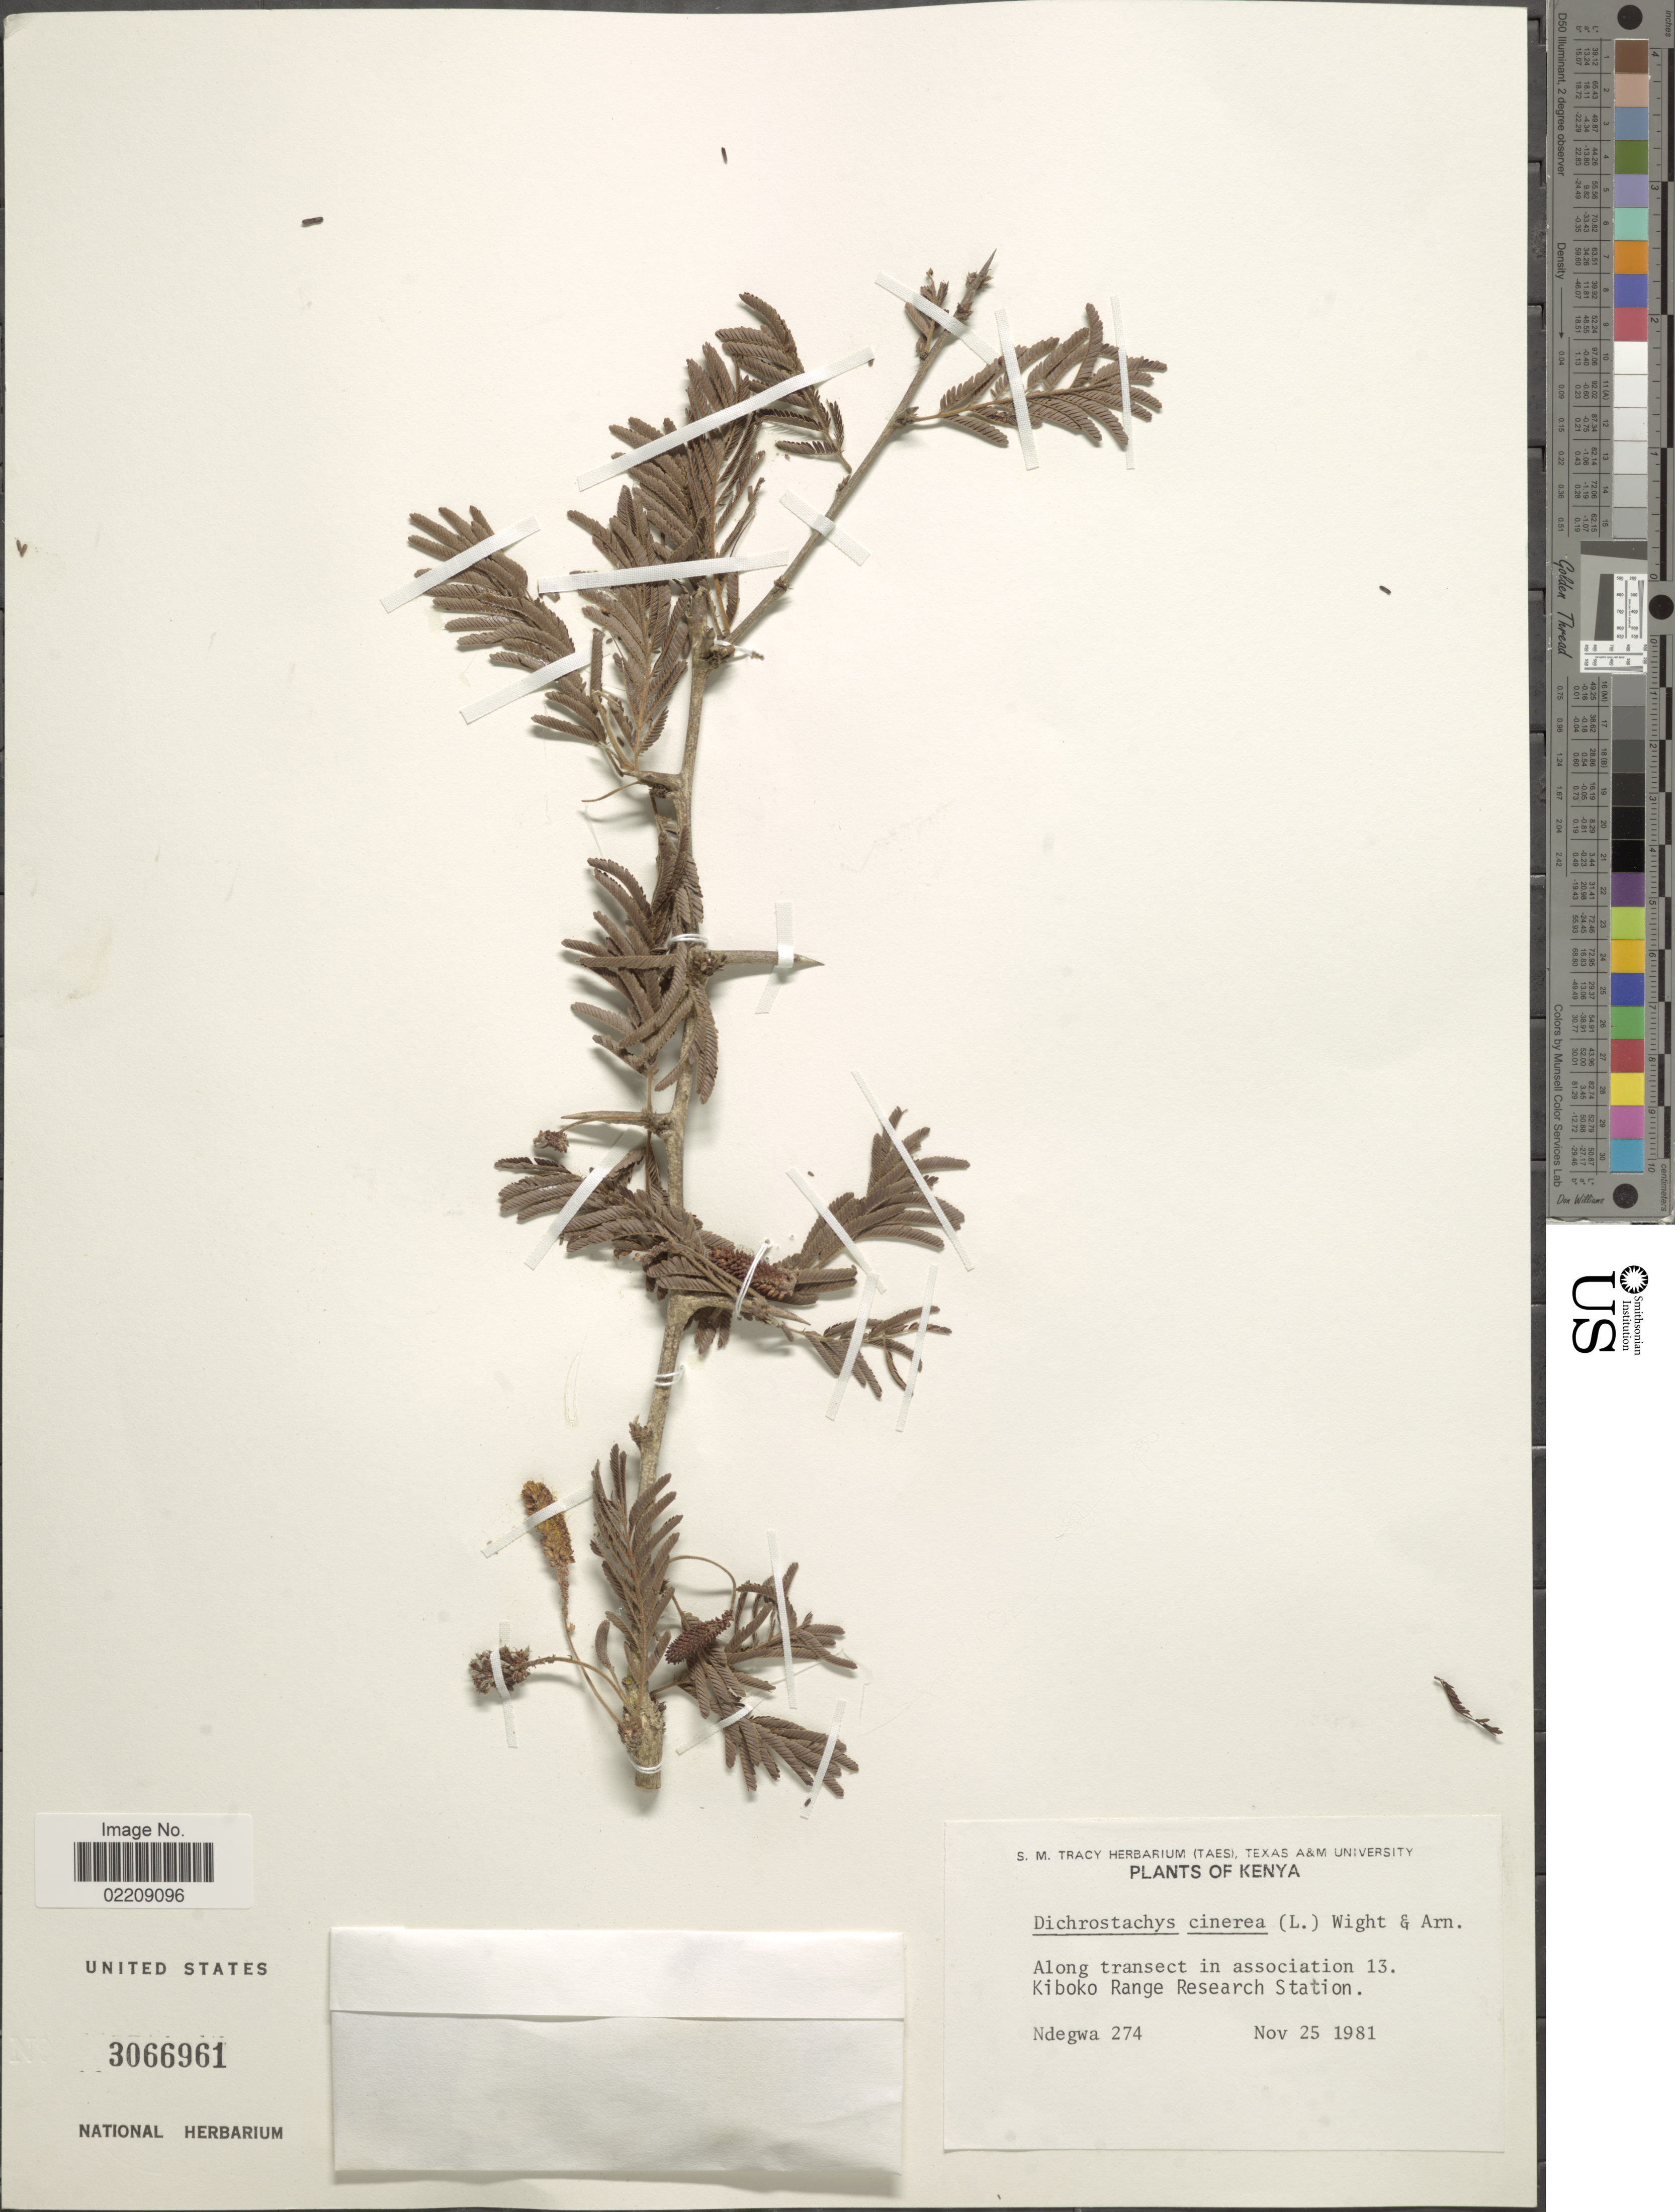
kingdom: Plantae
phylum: Tracheophyta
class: Magnoliopsida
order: Fabales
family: Fabaceae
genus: Dichrostachys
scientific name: Dichrostachys cinerea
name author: (L.) Wight & Arn.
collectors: -. Ndegwa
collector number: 274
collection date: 1981-11-25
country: Kenya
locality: Along transect in assoiation 13. Kiboko Range Research Station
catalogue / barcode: US 3066961